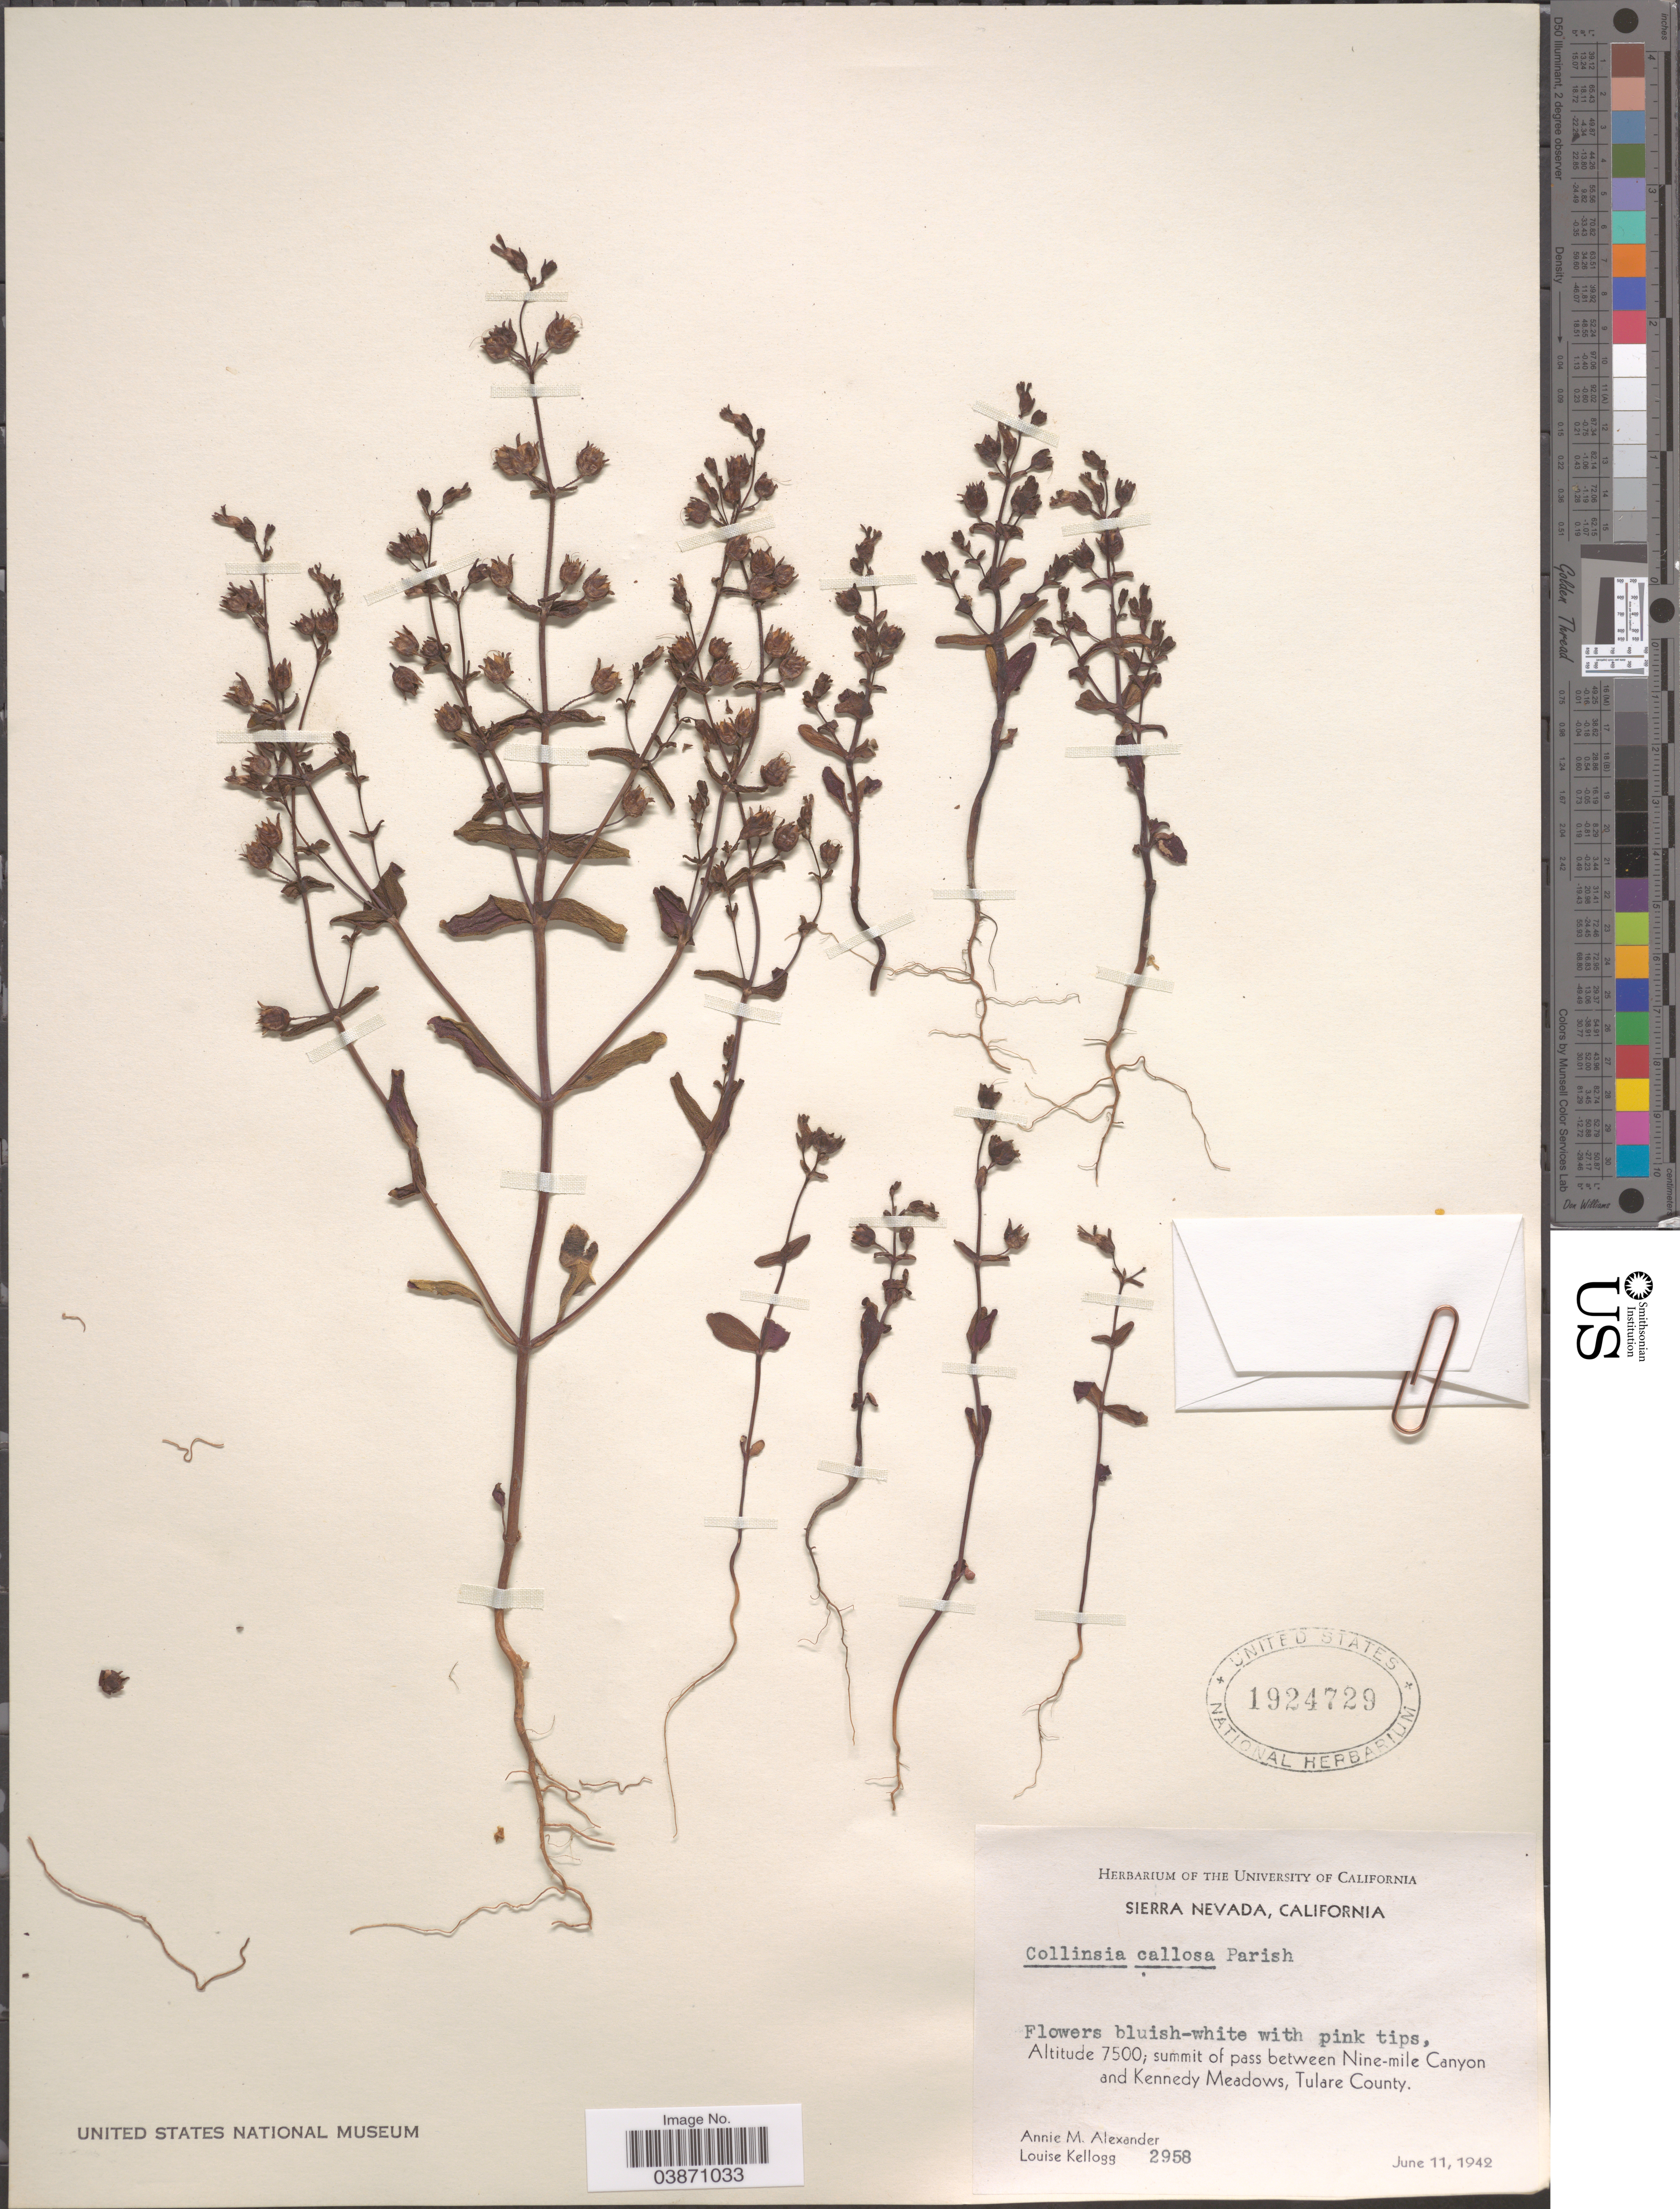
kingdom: Plantae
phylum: Tracheophyta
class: Magnoliopsida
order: Lamiales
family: Plantaginaceae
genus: Collinsia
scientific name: Collinsia callosa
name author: Parish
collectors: A. M. Alexander & L. Kellogg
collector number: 2958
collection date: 1942-06-11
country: United States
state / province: California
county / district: Tulare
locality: Sierra Nevada. Summit of pass between Nine-mile Canyon and Kennedy Meadows, Tulare County.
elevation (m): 2286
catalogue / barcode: US 1924729